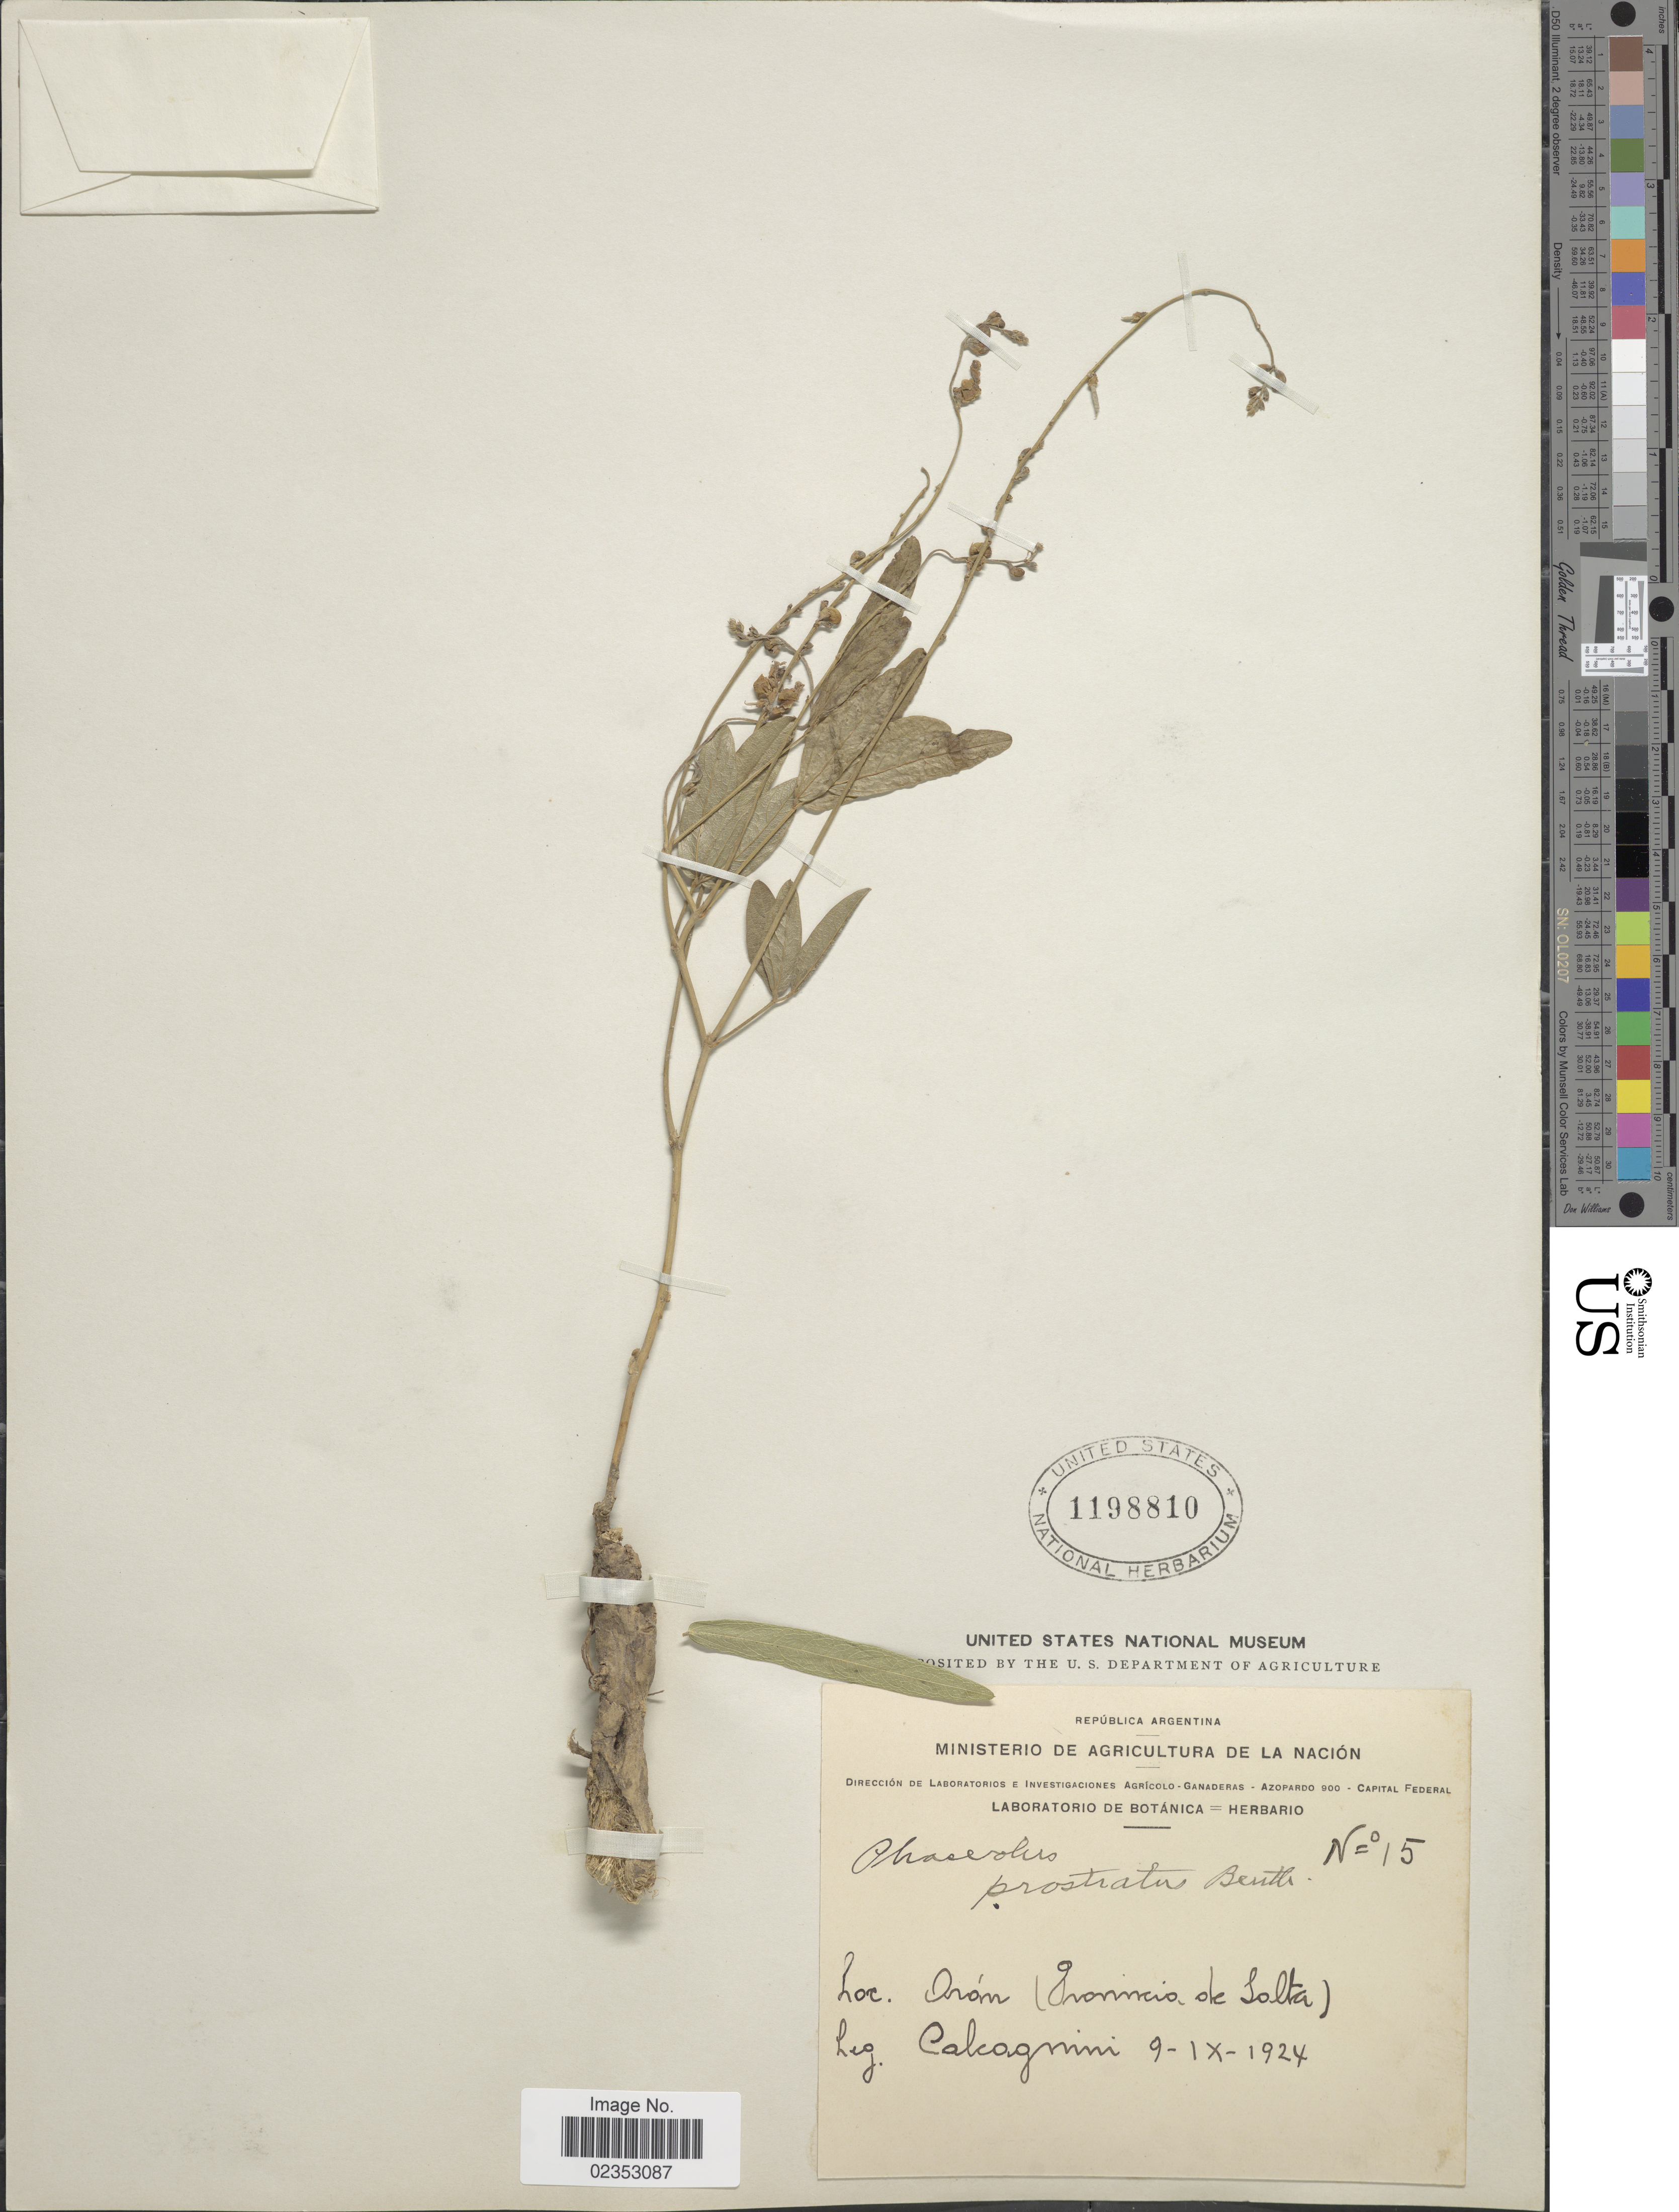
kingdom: Plantae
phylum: Tracheophyta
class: Magnoliopsida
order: Fabales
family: Fabaceae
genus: Macroptilium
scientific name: Macroptilium prostratum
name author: (Benth.) Urb.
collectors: Calcagnini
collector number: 15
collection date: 1924-09-09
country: Argentina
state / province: Salta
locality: Orán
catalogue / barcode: US 1198810